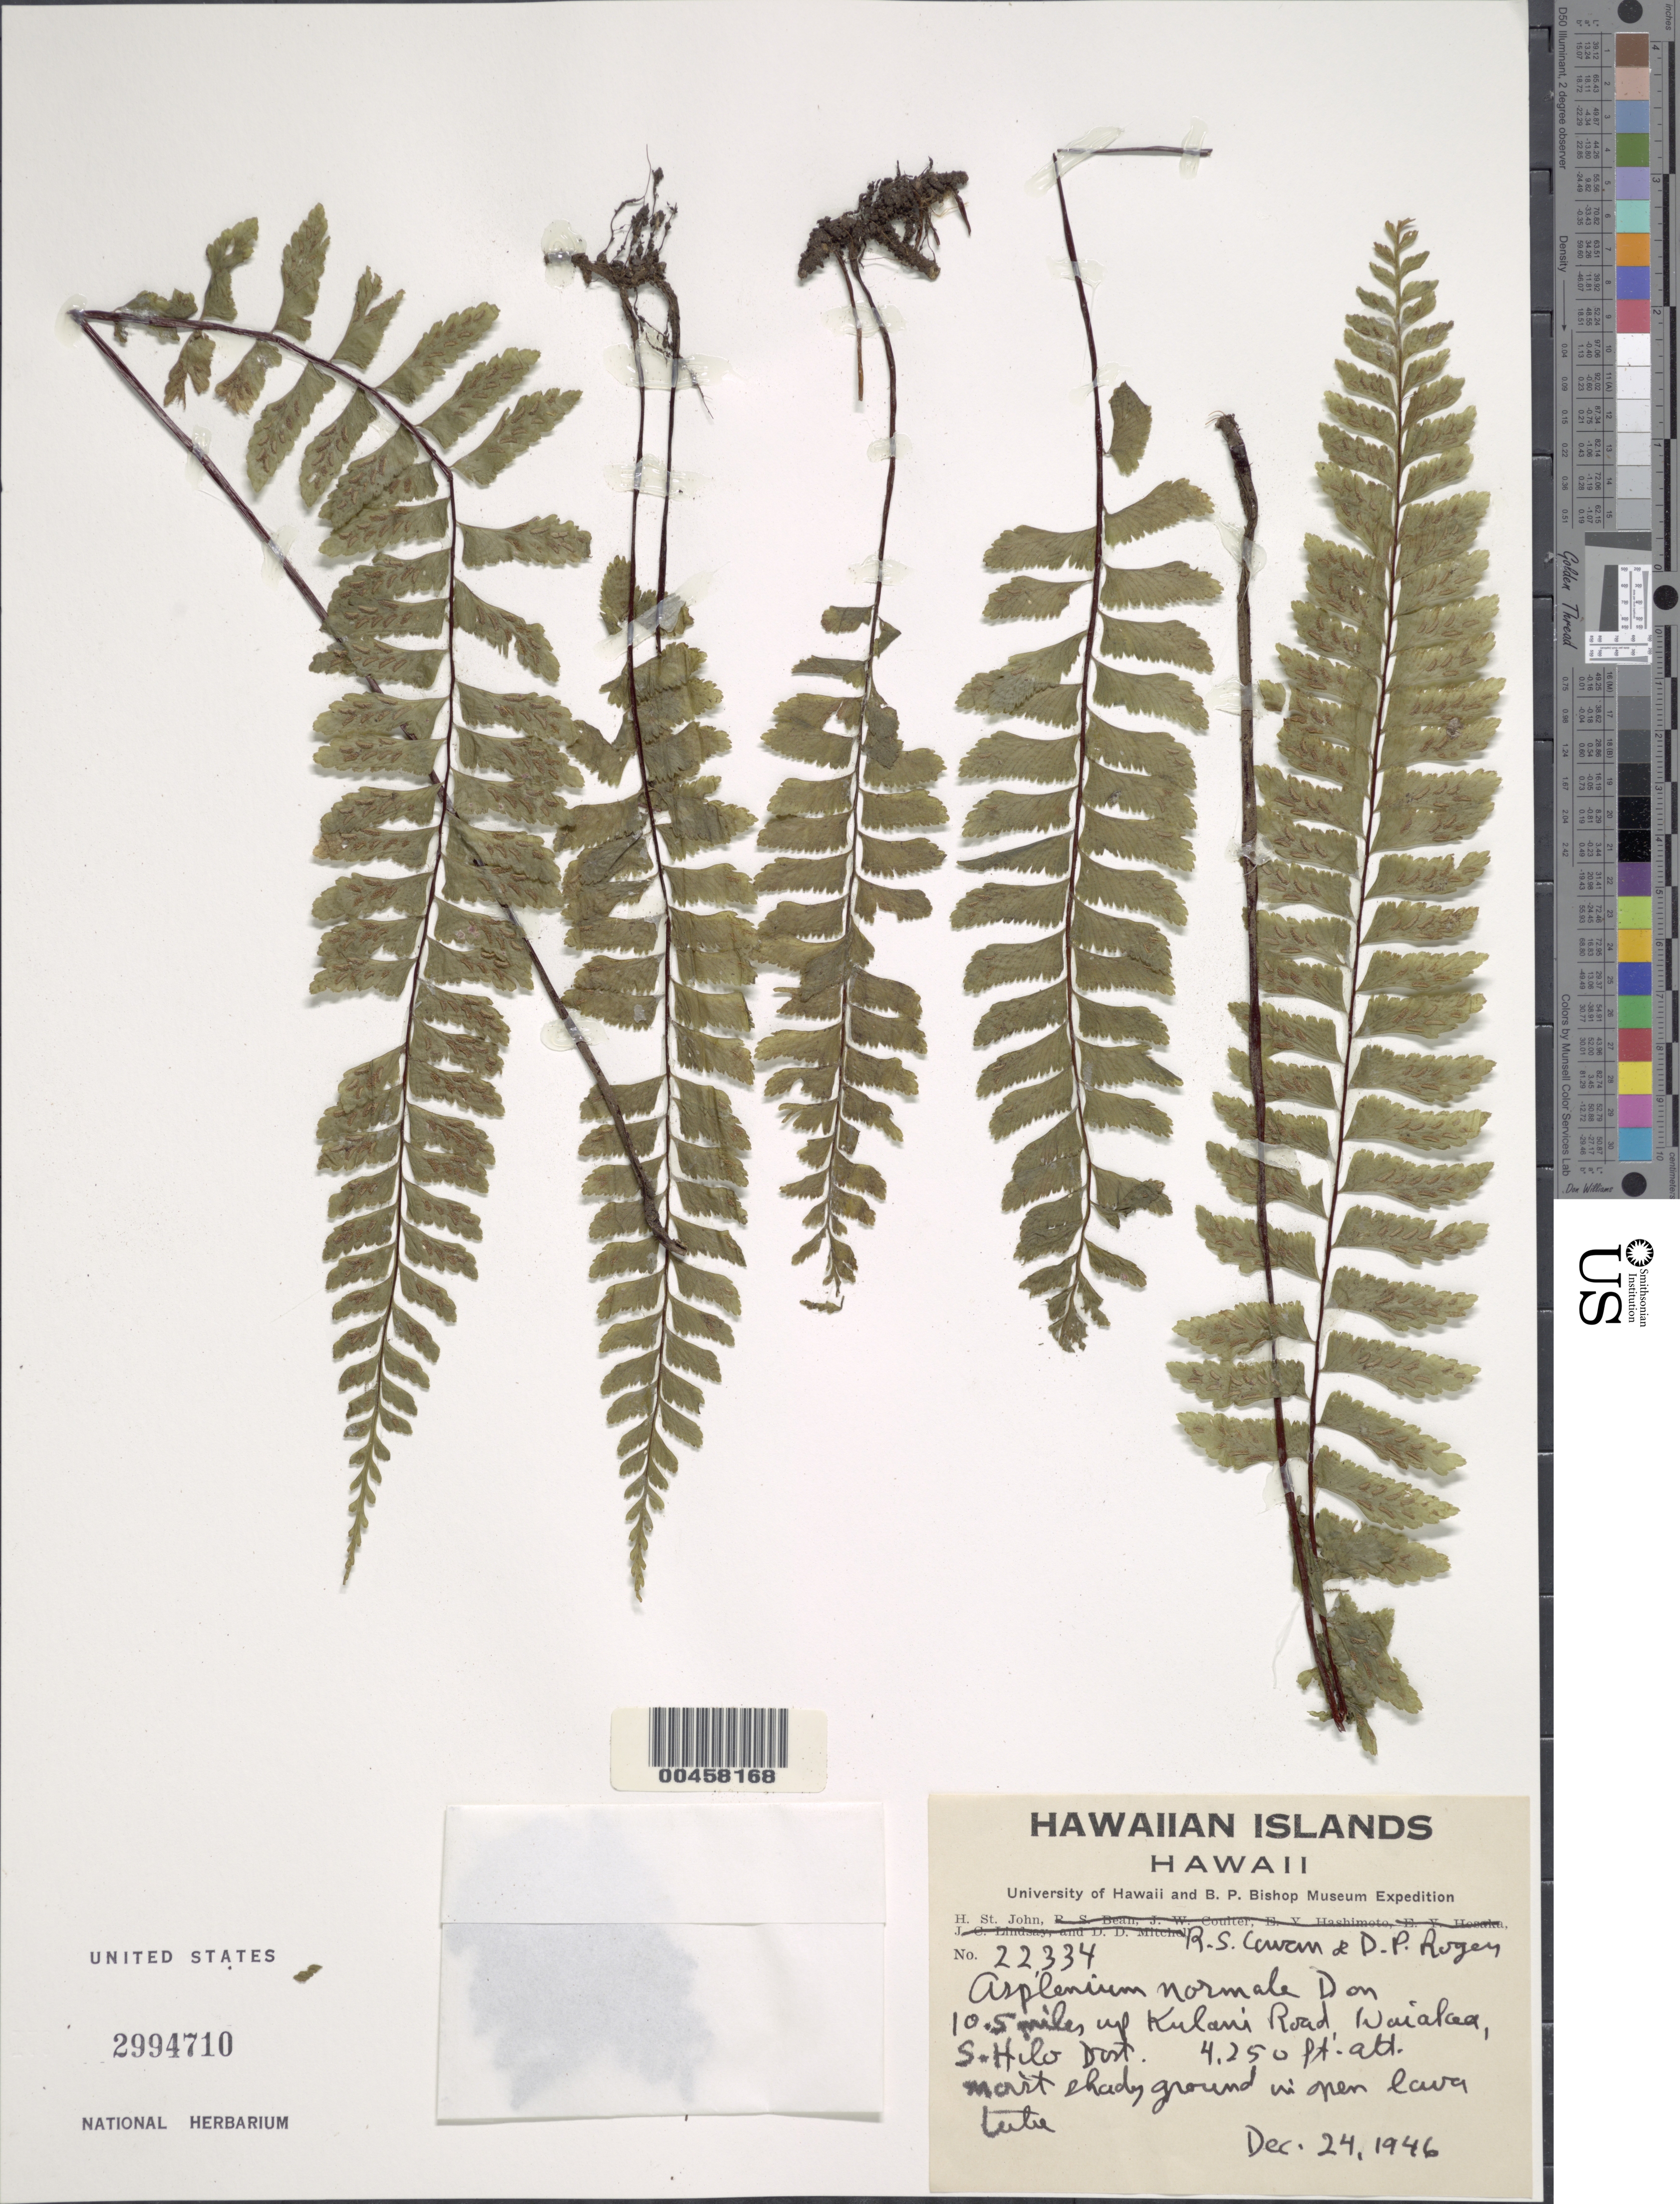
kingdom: Plantae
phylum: Tracheophyta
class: Polypodiopsida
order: Polypodiales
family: Aspleniaceae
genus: Asplenium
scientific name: Asplenium normale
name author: D. Don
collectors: H. St. John, R. S. Cowan & D. Rogers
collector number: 22334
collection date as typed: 24 Dec 1946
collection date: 1946-12-24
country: United States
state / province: Hawaii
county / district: Hawaii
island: Hawaii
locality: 10.5 miles up Kulani Road, Waiakea, S. Hilo Dist.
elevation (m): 1295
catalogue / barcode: US 2994710